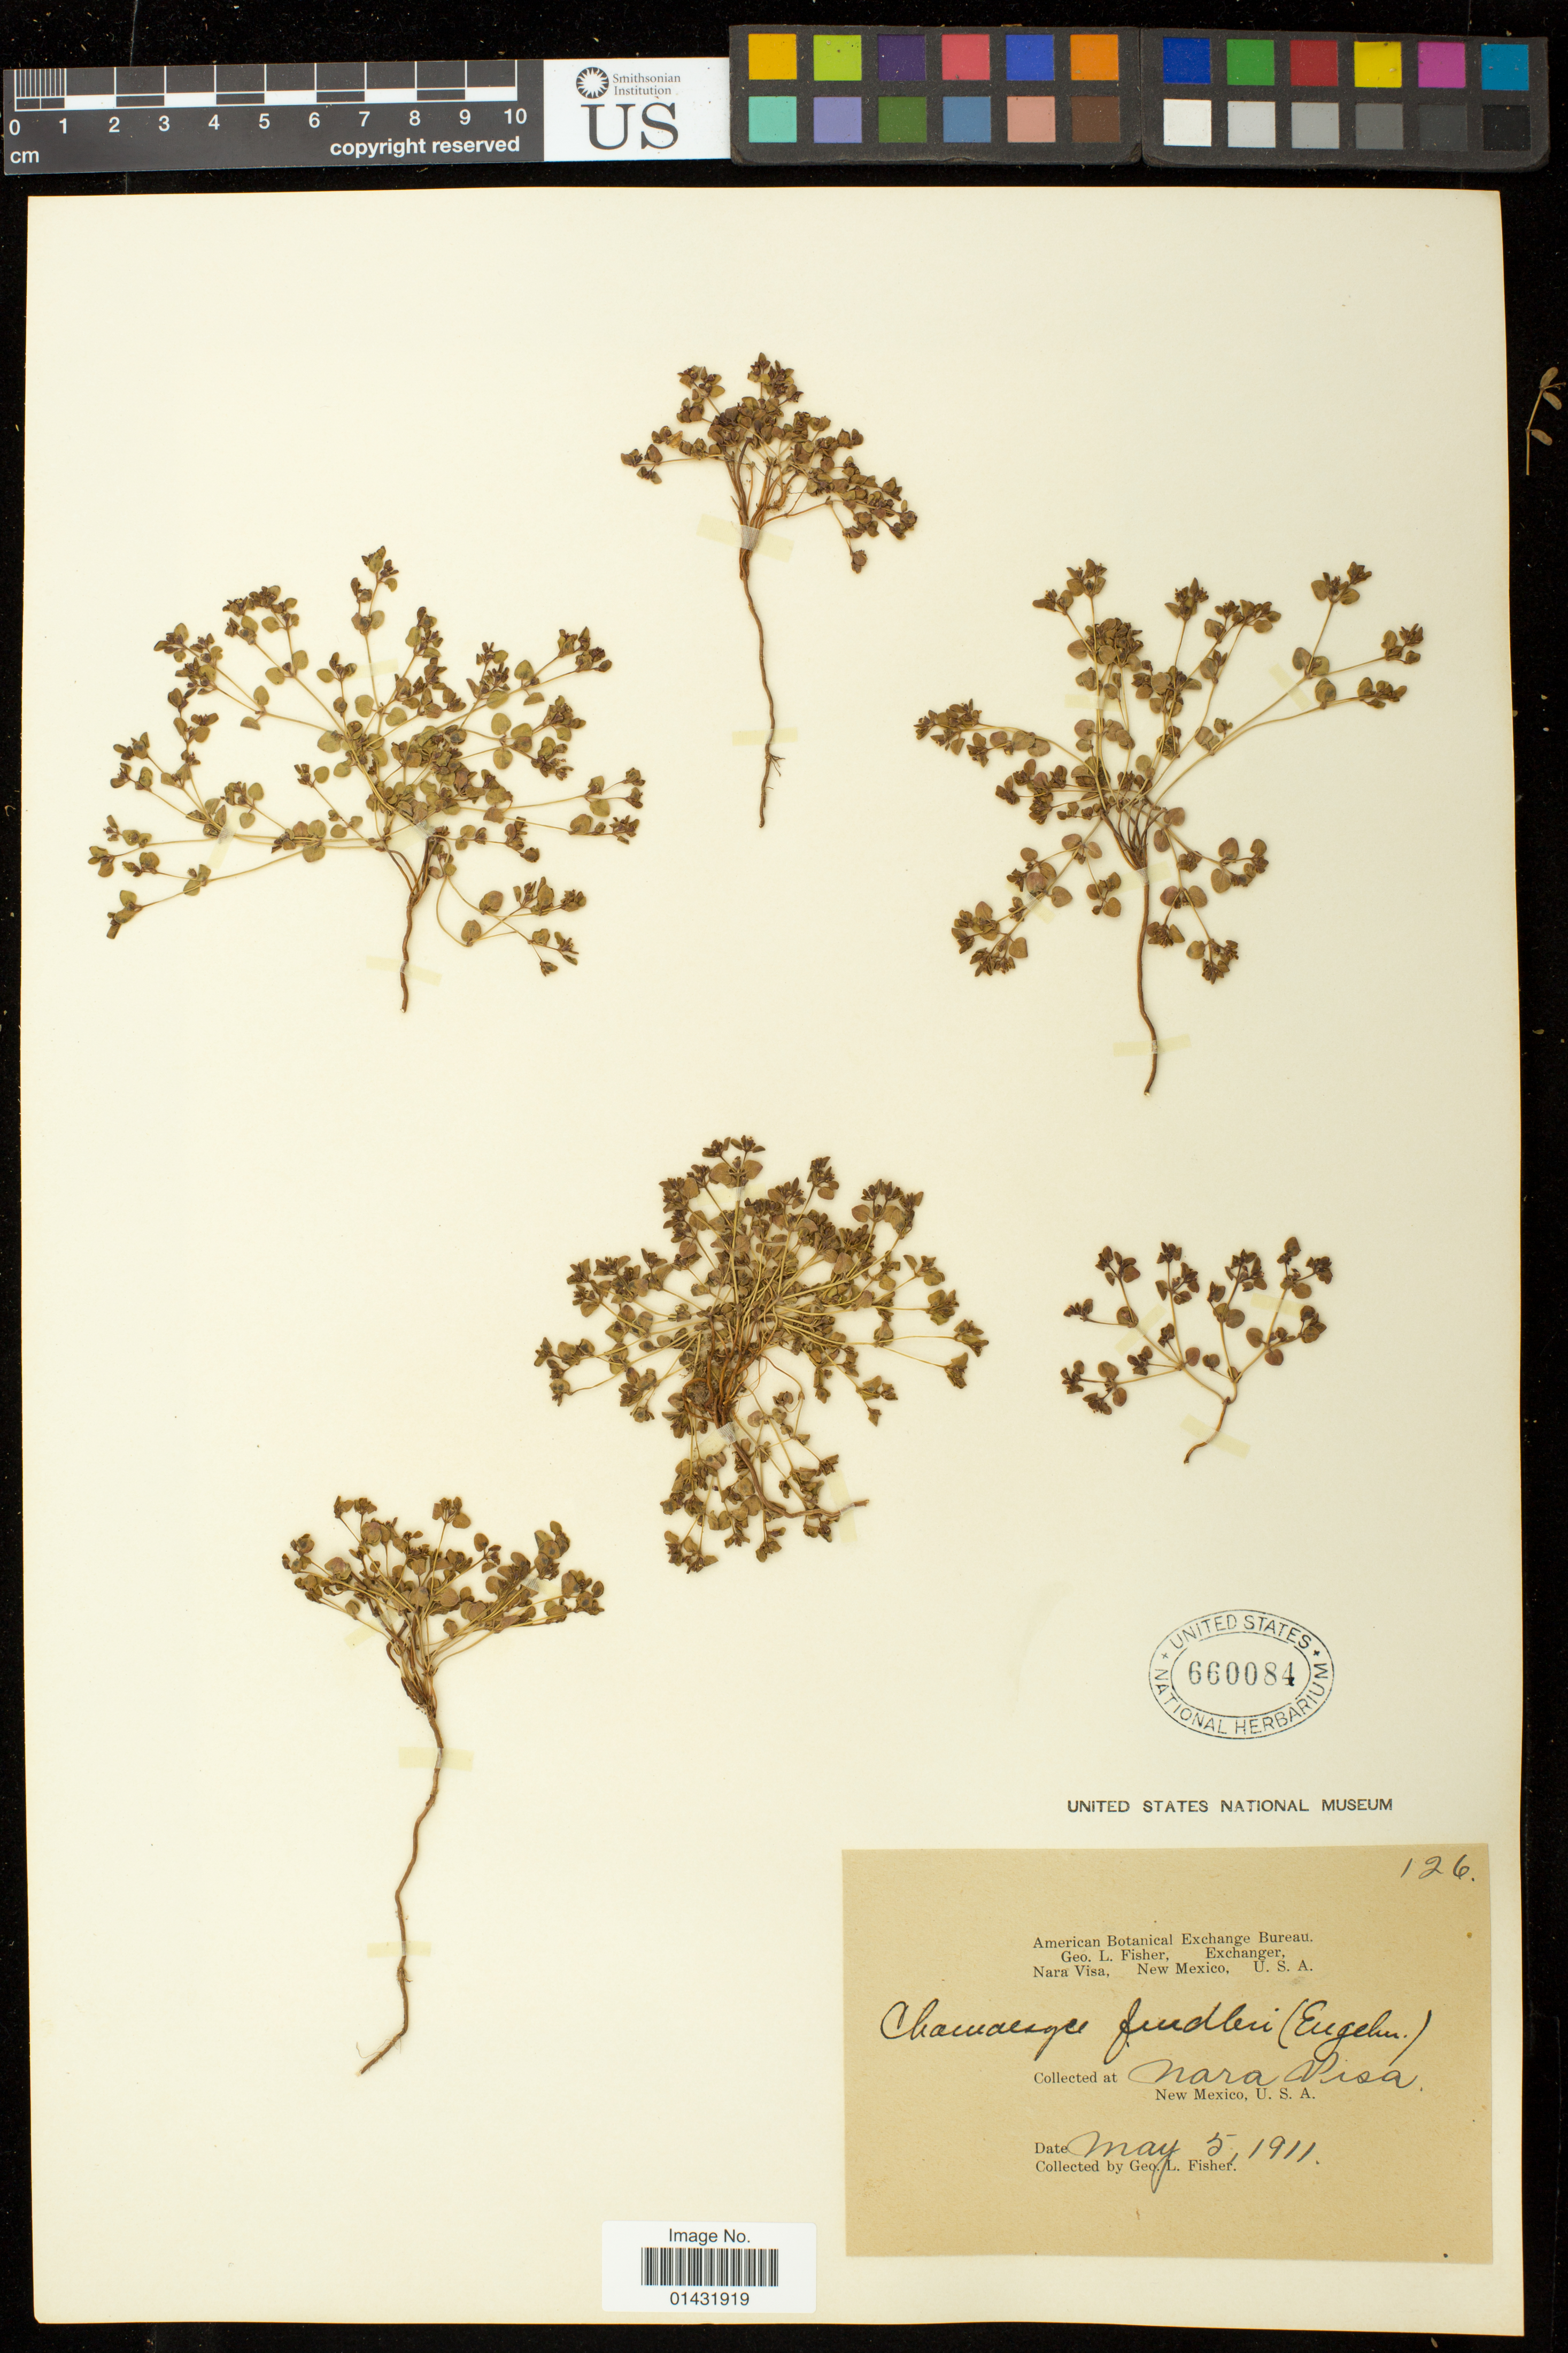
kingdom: Plantae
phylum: Tracheophyta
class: Magnoliopsida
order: Malpighiales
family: Euphorbiaceae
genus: Euphorbia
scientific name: Euphorbia fendleri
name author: Torr. & A. Gray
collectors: G. L. Fisher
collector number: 126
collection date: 1911-05-05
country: United States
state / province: New Mexico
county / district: Quay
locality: Nara Visa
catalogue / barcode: US 660084